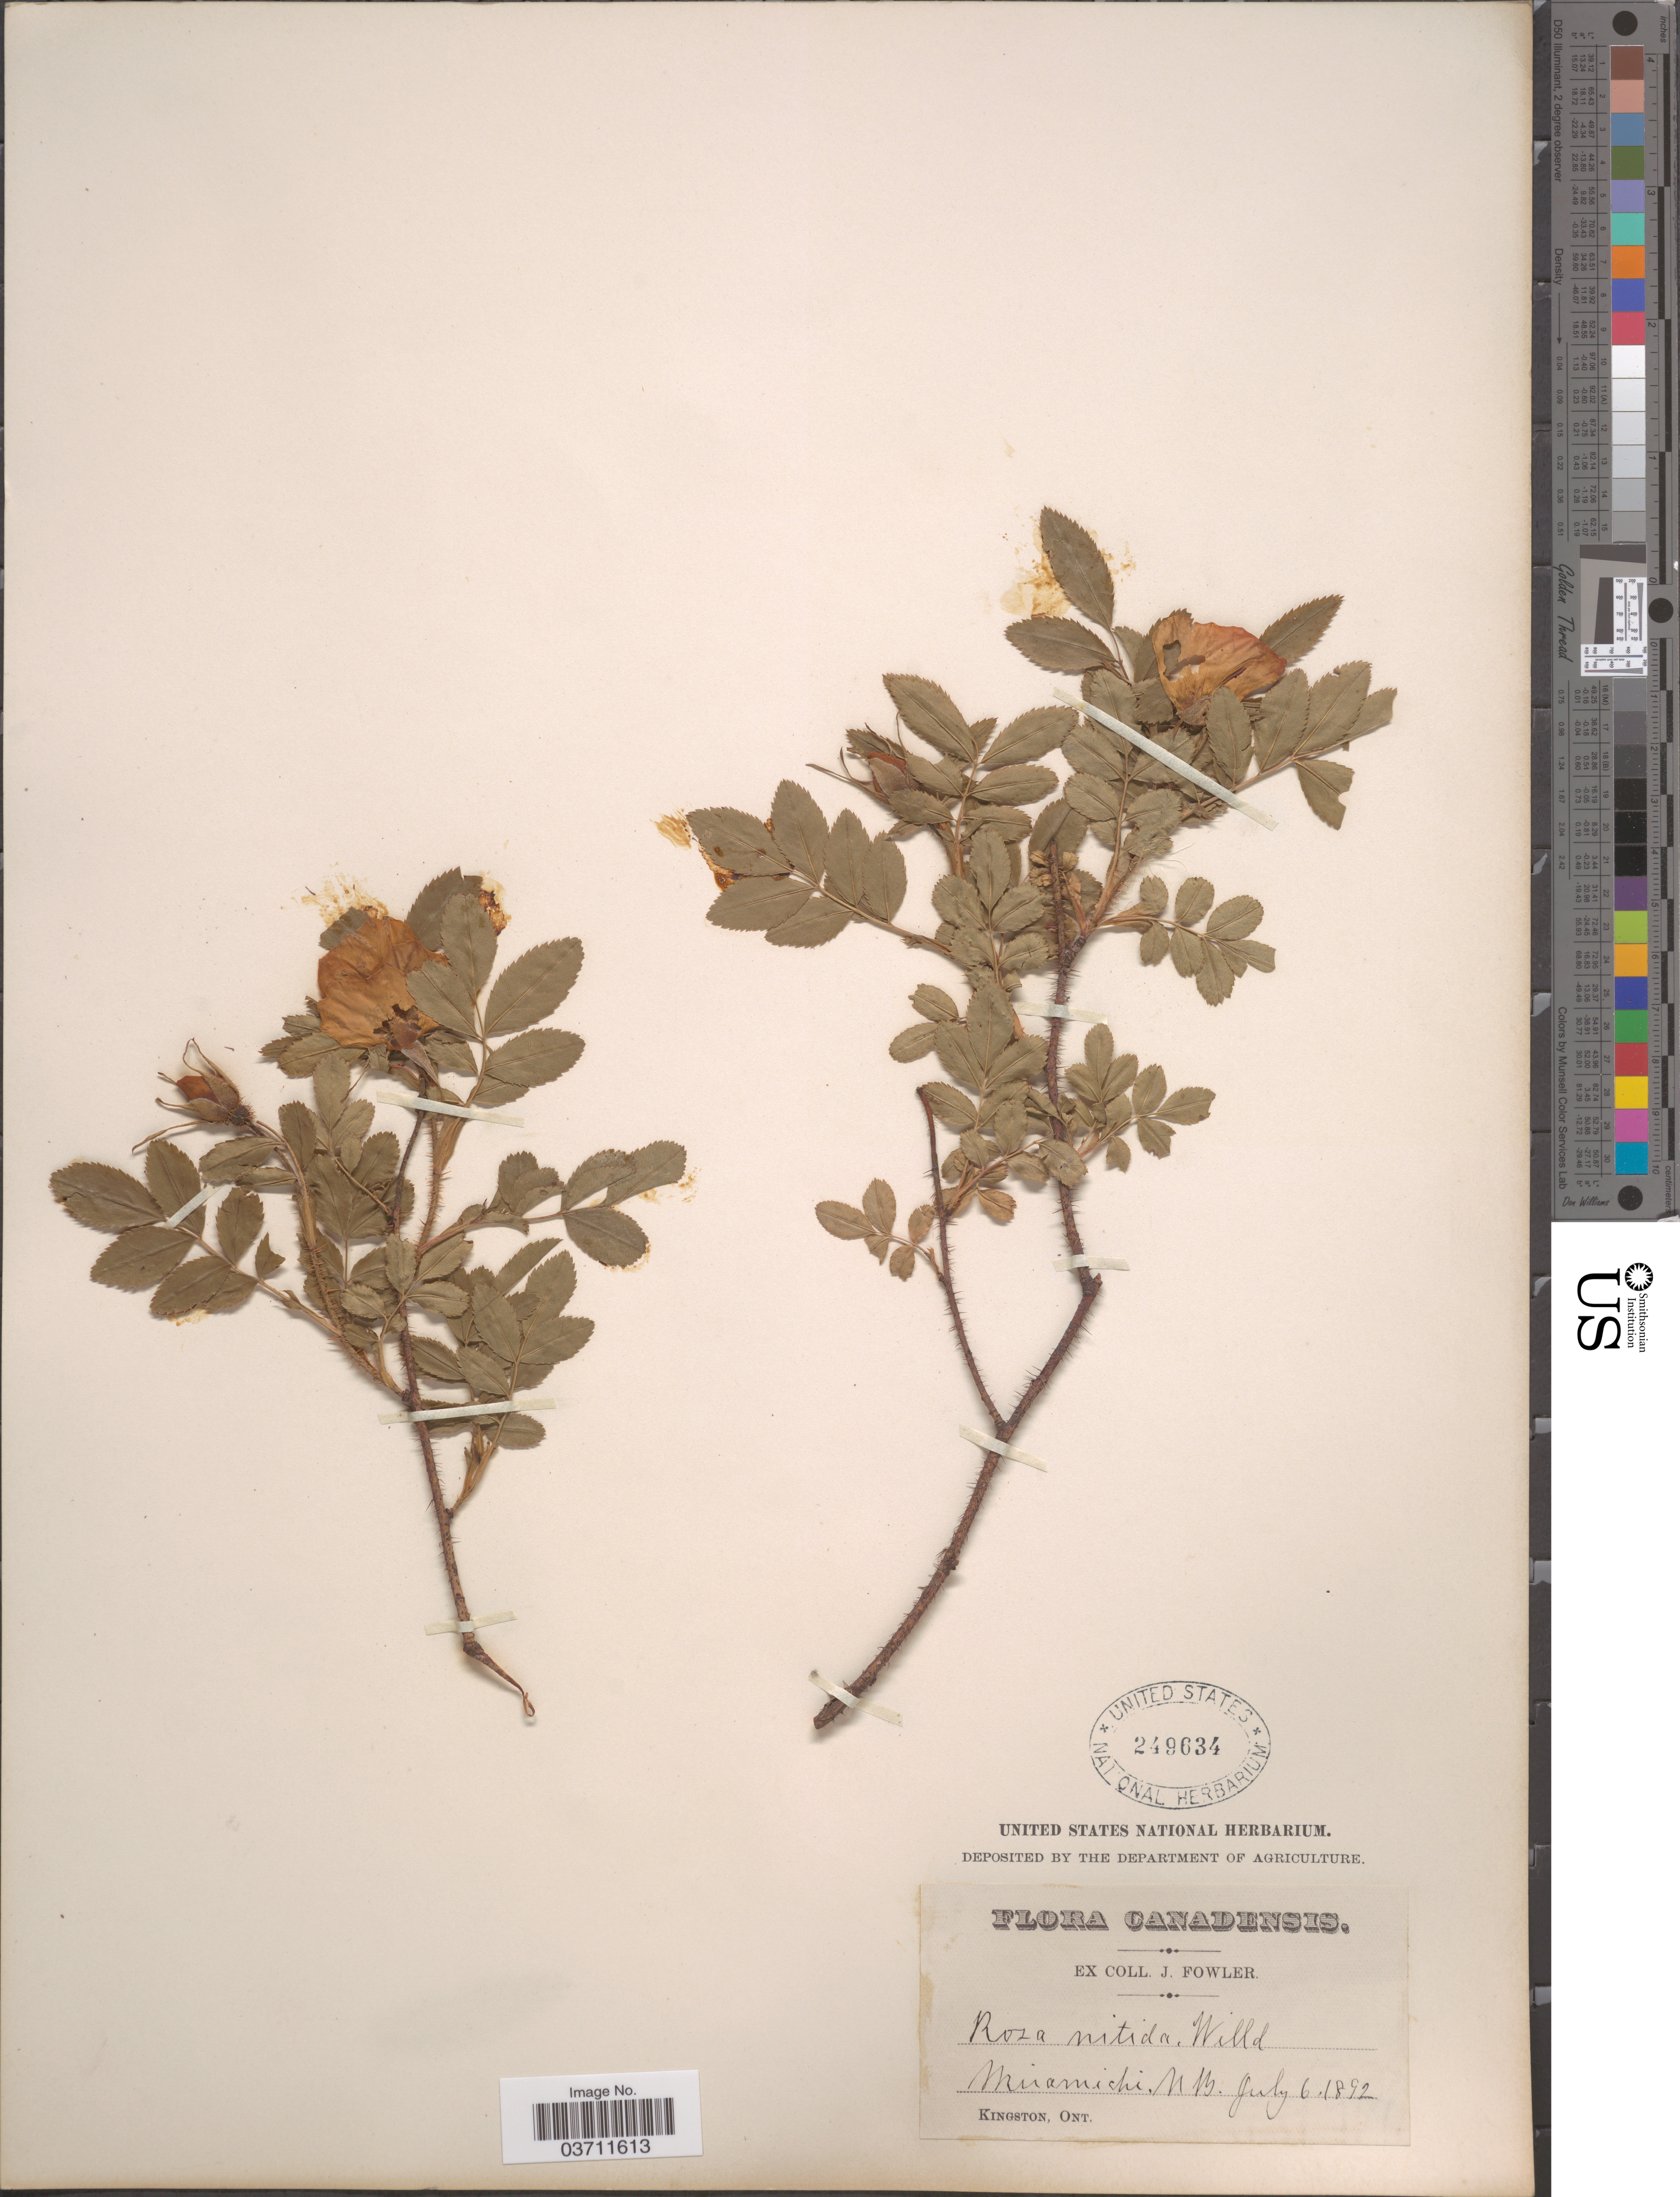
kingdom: Plantae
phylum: Tracheophyta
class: Magnoliopsida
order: Rosales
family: Rosaceae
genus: Rosa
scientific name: Rosa nitida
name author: Willd.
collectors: J. Fowler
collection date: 1892-07-06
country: Canada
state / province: New Brunswick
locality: Miramichi.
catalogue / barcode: US 249634